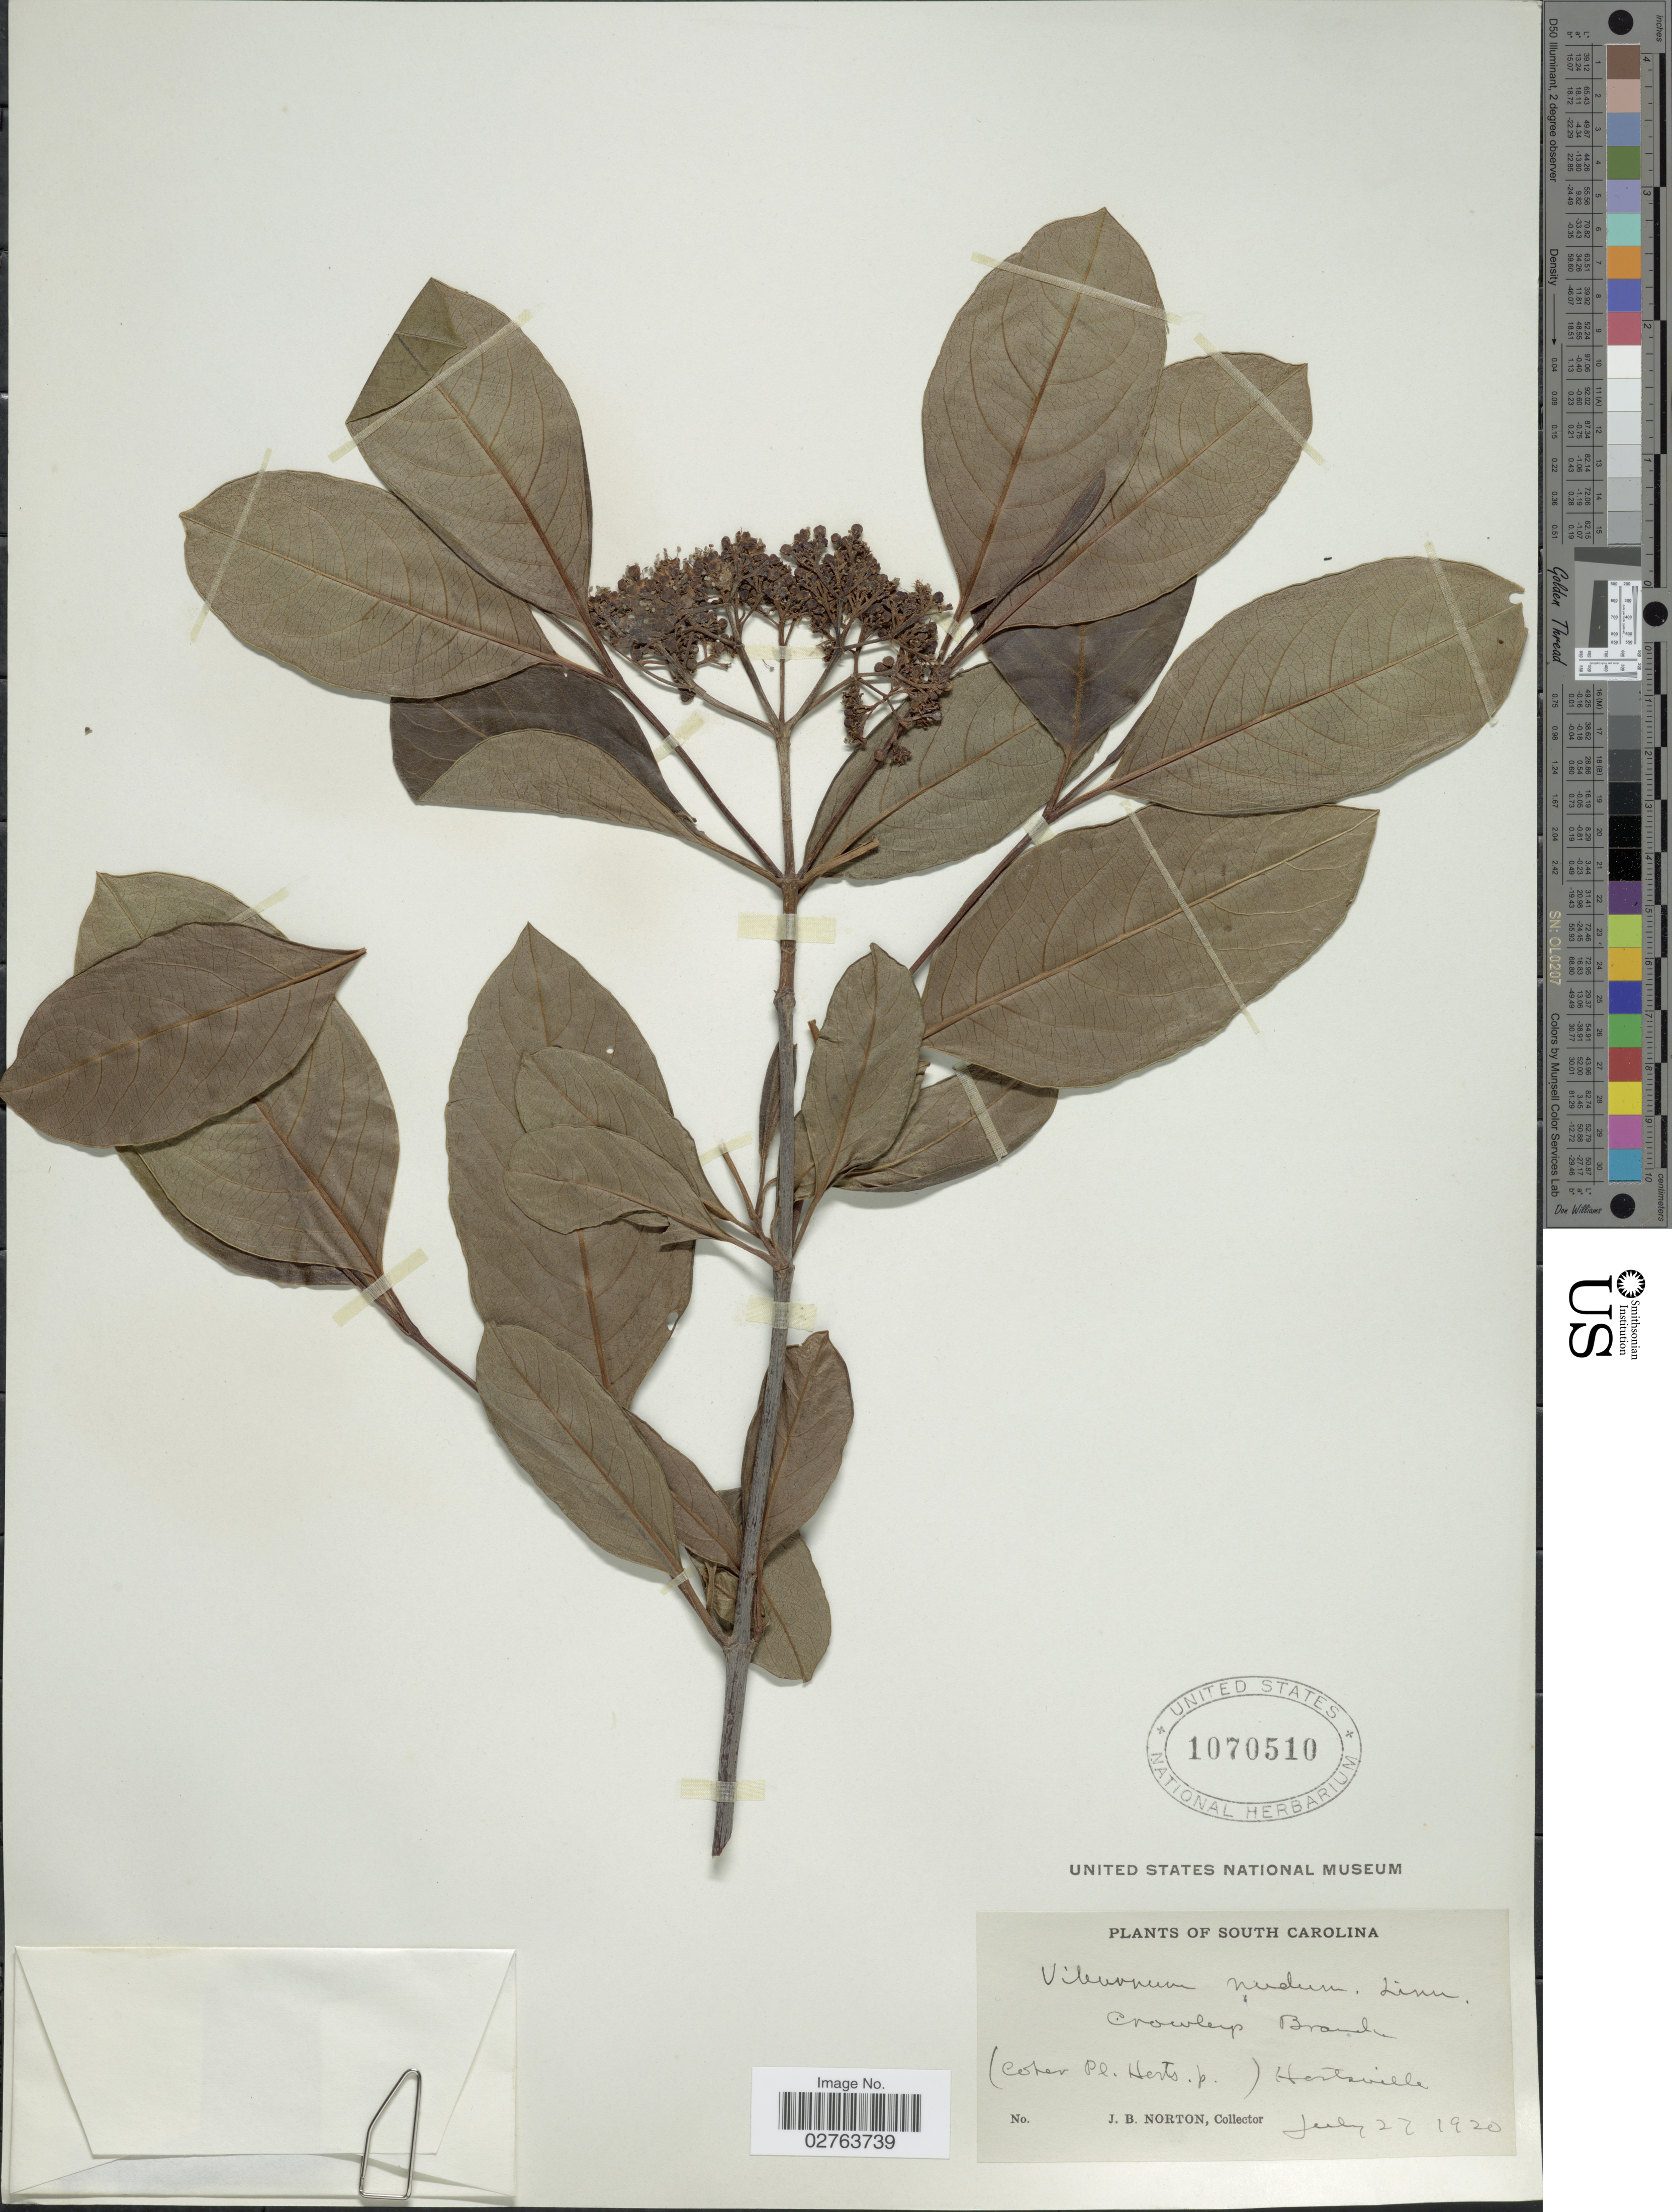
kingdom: Plantae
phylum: Tracheophyta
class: Magnoliopsida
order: Dipsacales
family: Viburnaceae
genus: Viburnum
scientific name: Viburnum nudum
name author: L.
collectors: J. B. Norton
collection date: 1920-07-27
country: United States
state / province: South Carolina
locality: Hartsville.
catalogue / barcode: US 1070510